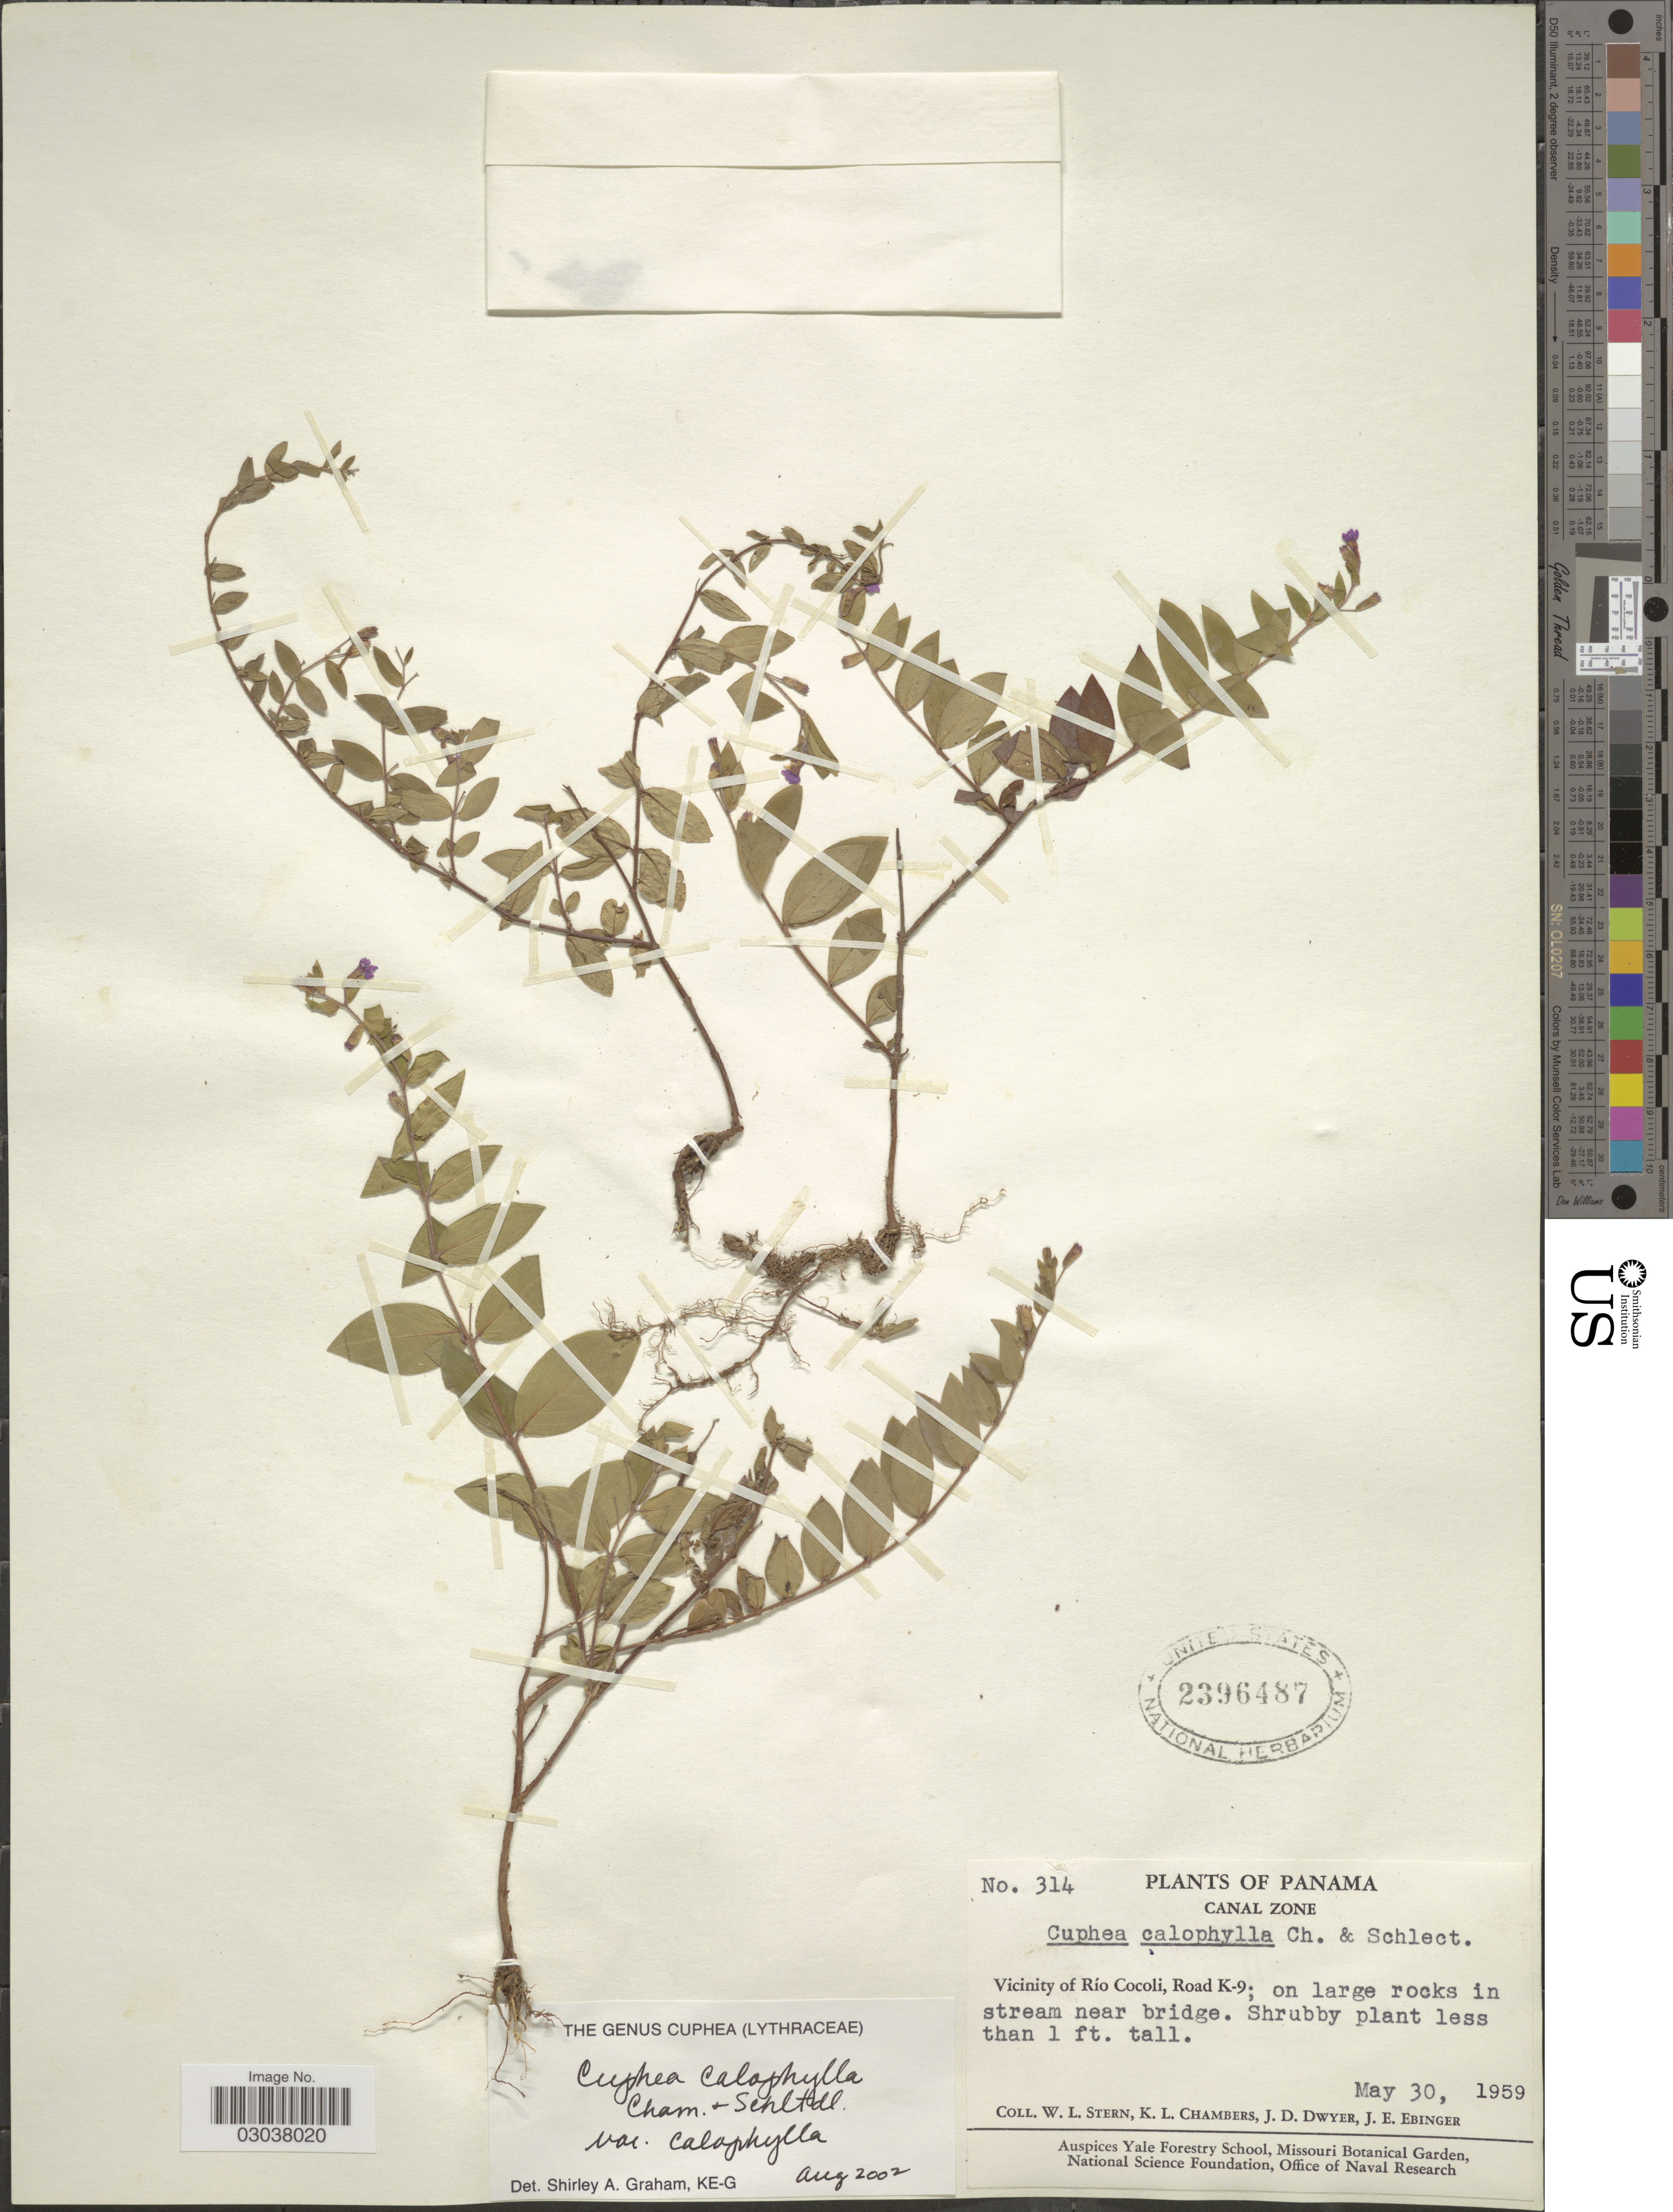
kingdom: Plantae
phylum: Tracheophyta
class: Magnoliopsida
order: Myrtales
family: Lythraceae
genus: Cuphea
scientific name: Cuphea calophylla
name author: Cham. & Schltdl.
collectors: W. L. Stern, K. Chambers, J. D. Dwyer & J. Ebinger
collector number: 314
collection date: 1959-05-30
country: Panama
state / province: Panamá Oeste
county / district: Canal Zone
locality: Vicinity of Río Cocoli, Road K-9.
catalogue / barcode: US 2396487